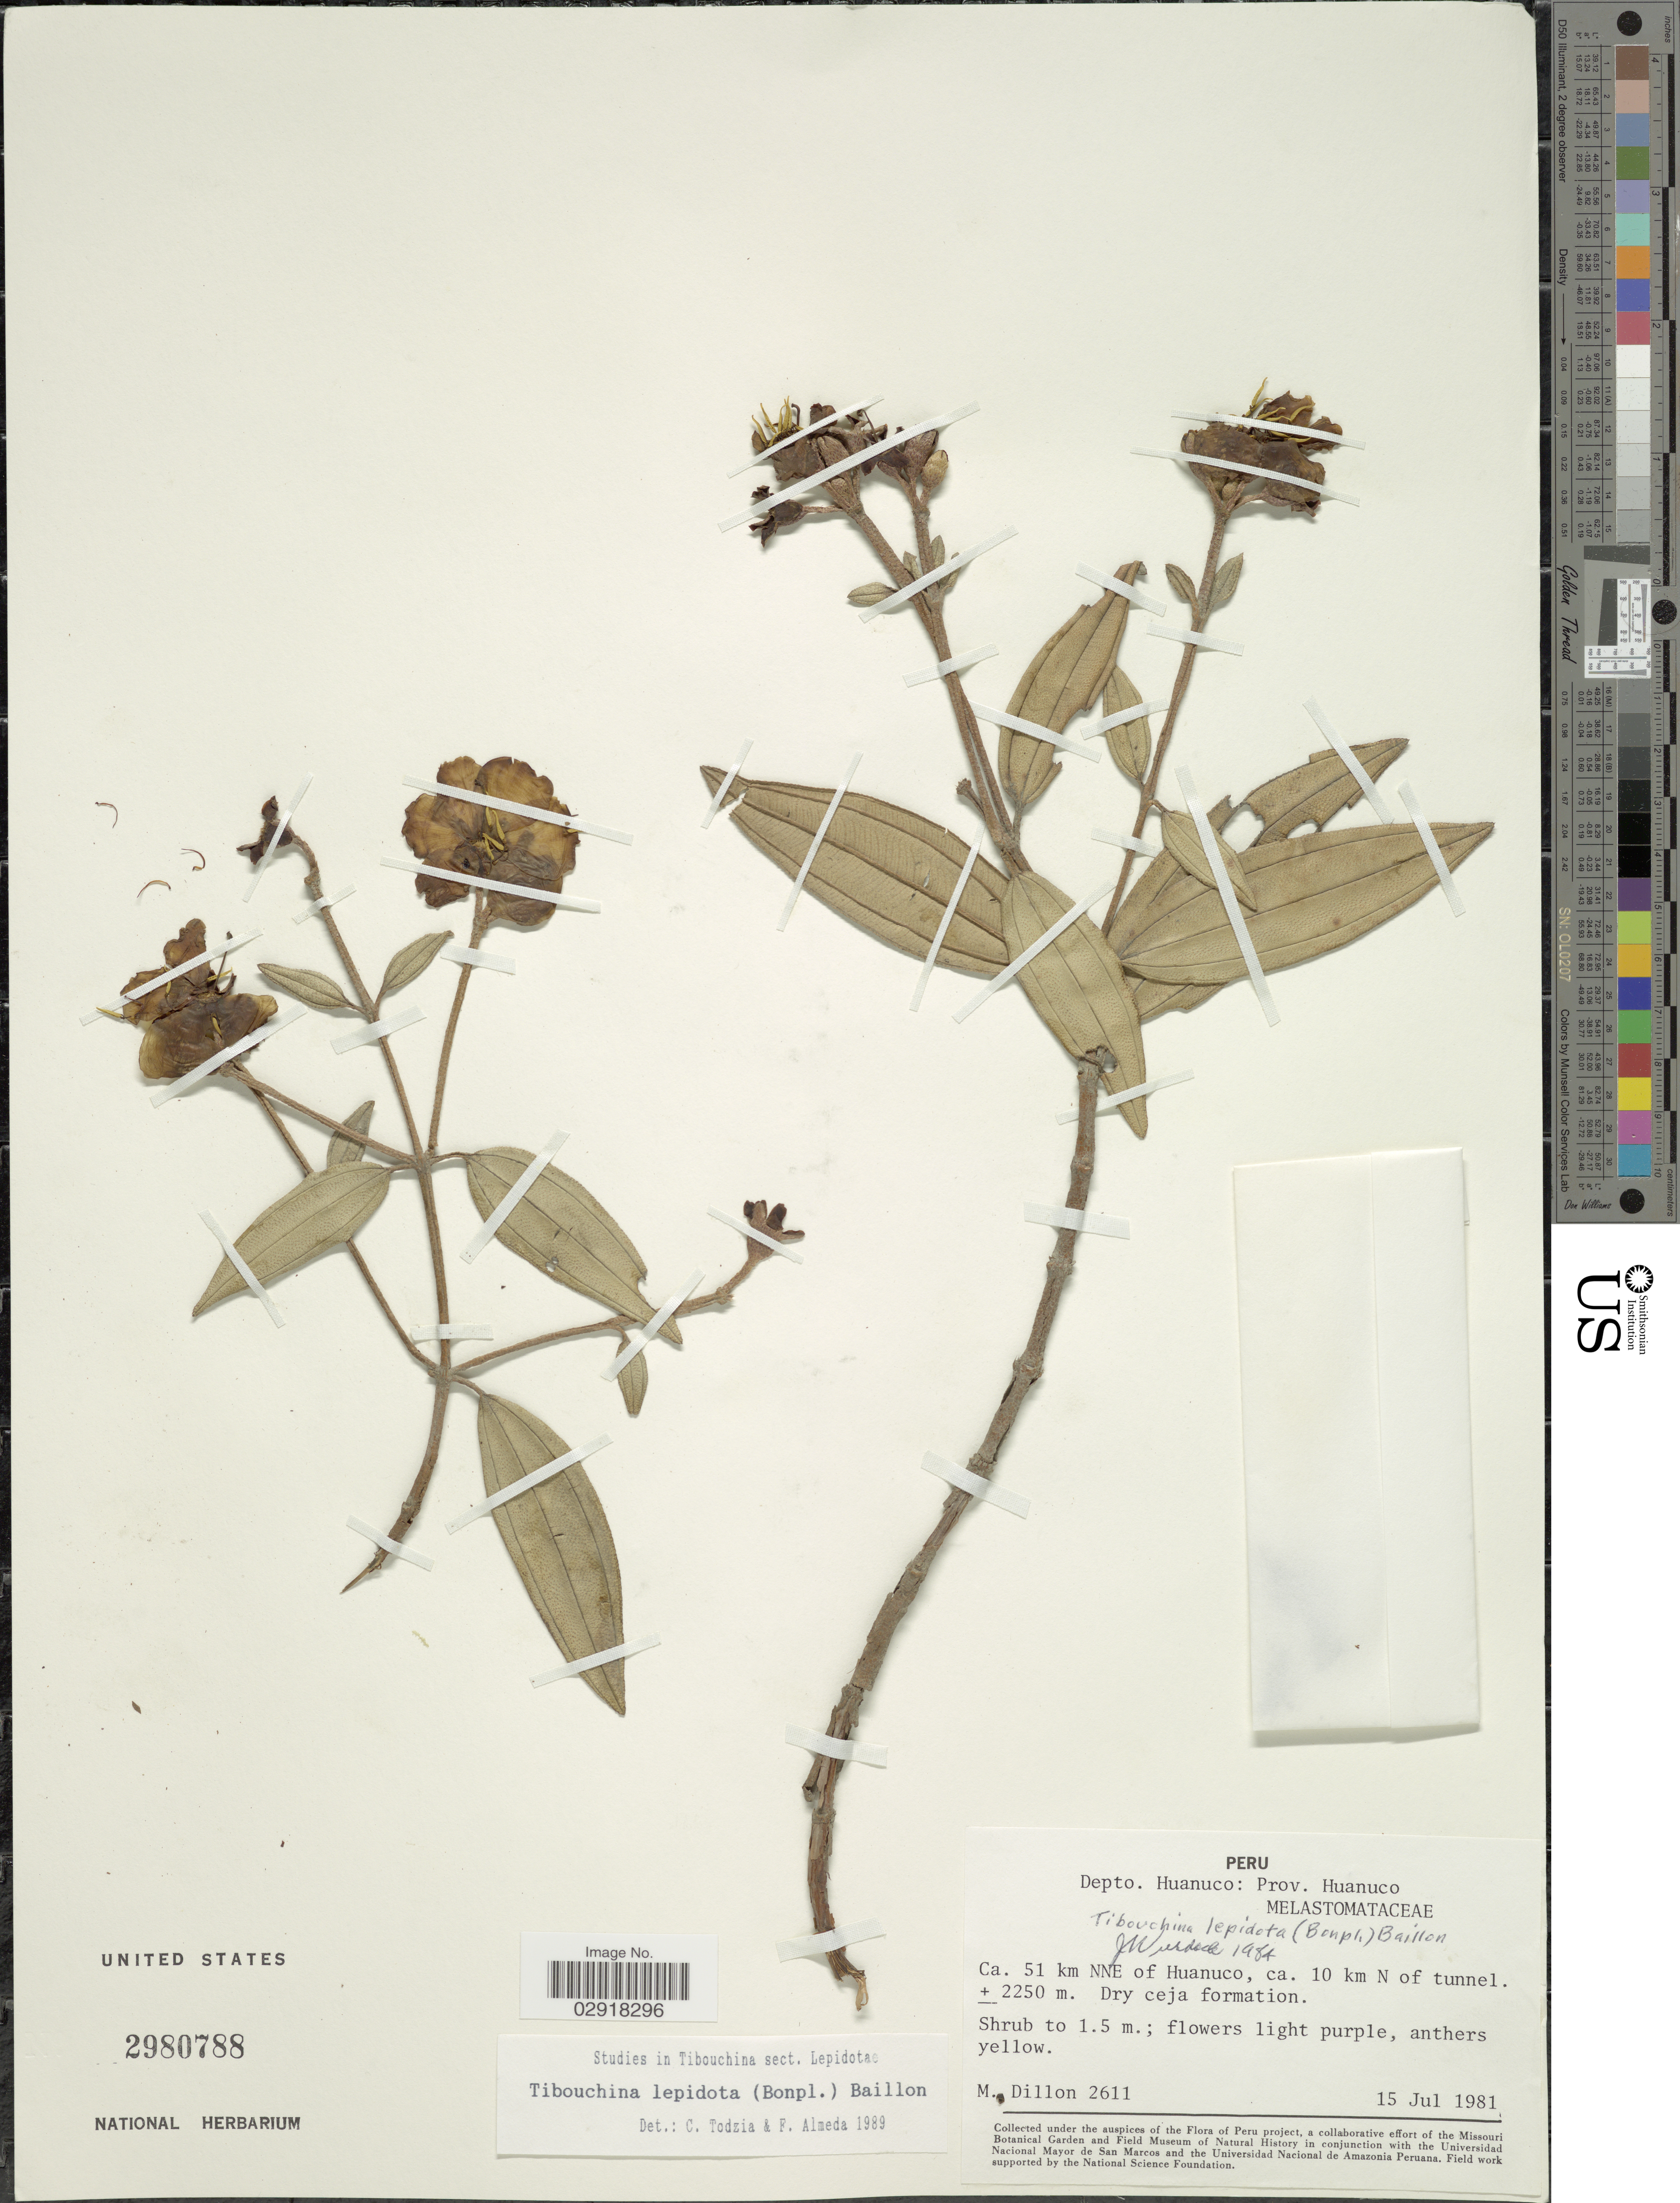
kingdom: Plantae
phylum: Tracheophyta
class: Magnoliopsida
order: Myrtales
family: Melastomataceae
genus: Andesanthus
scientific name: Andesanthus lepidotus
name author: (Humb. & Bonpl.) P.J.F. Guim. & Michelang.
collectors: M. O. Dillon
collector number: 2611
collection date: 1981-07-15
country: Peru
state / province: Huánuco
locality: Depto. Huanuco, Ca. 51 km NNE of Huanuco, ca. 10 km N of tunnel.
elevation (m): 2250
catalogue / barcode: US 2980788